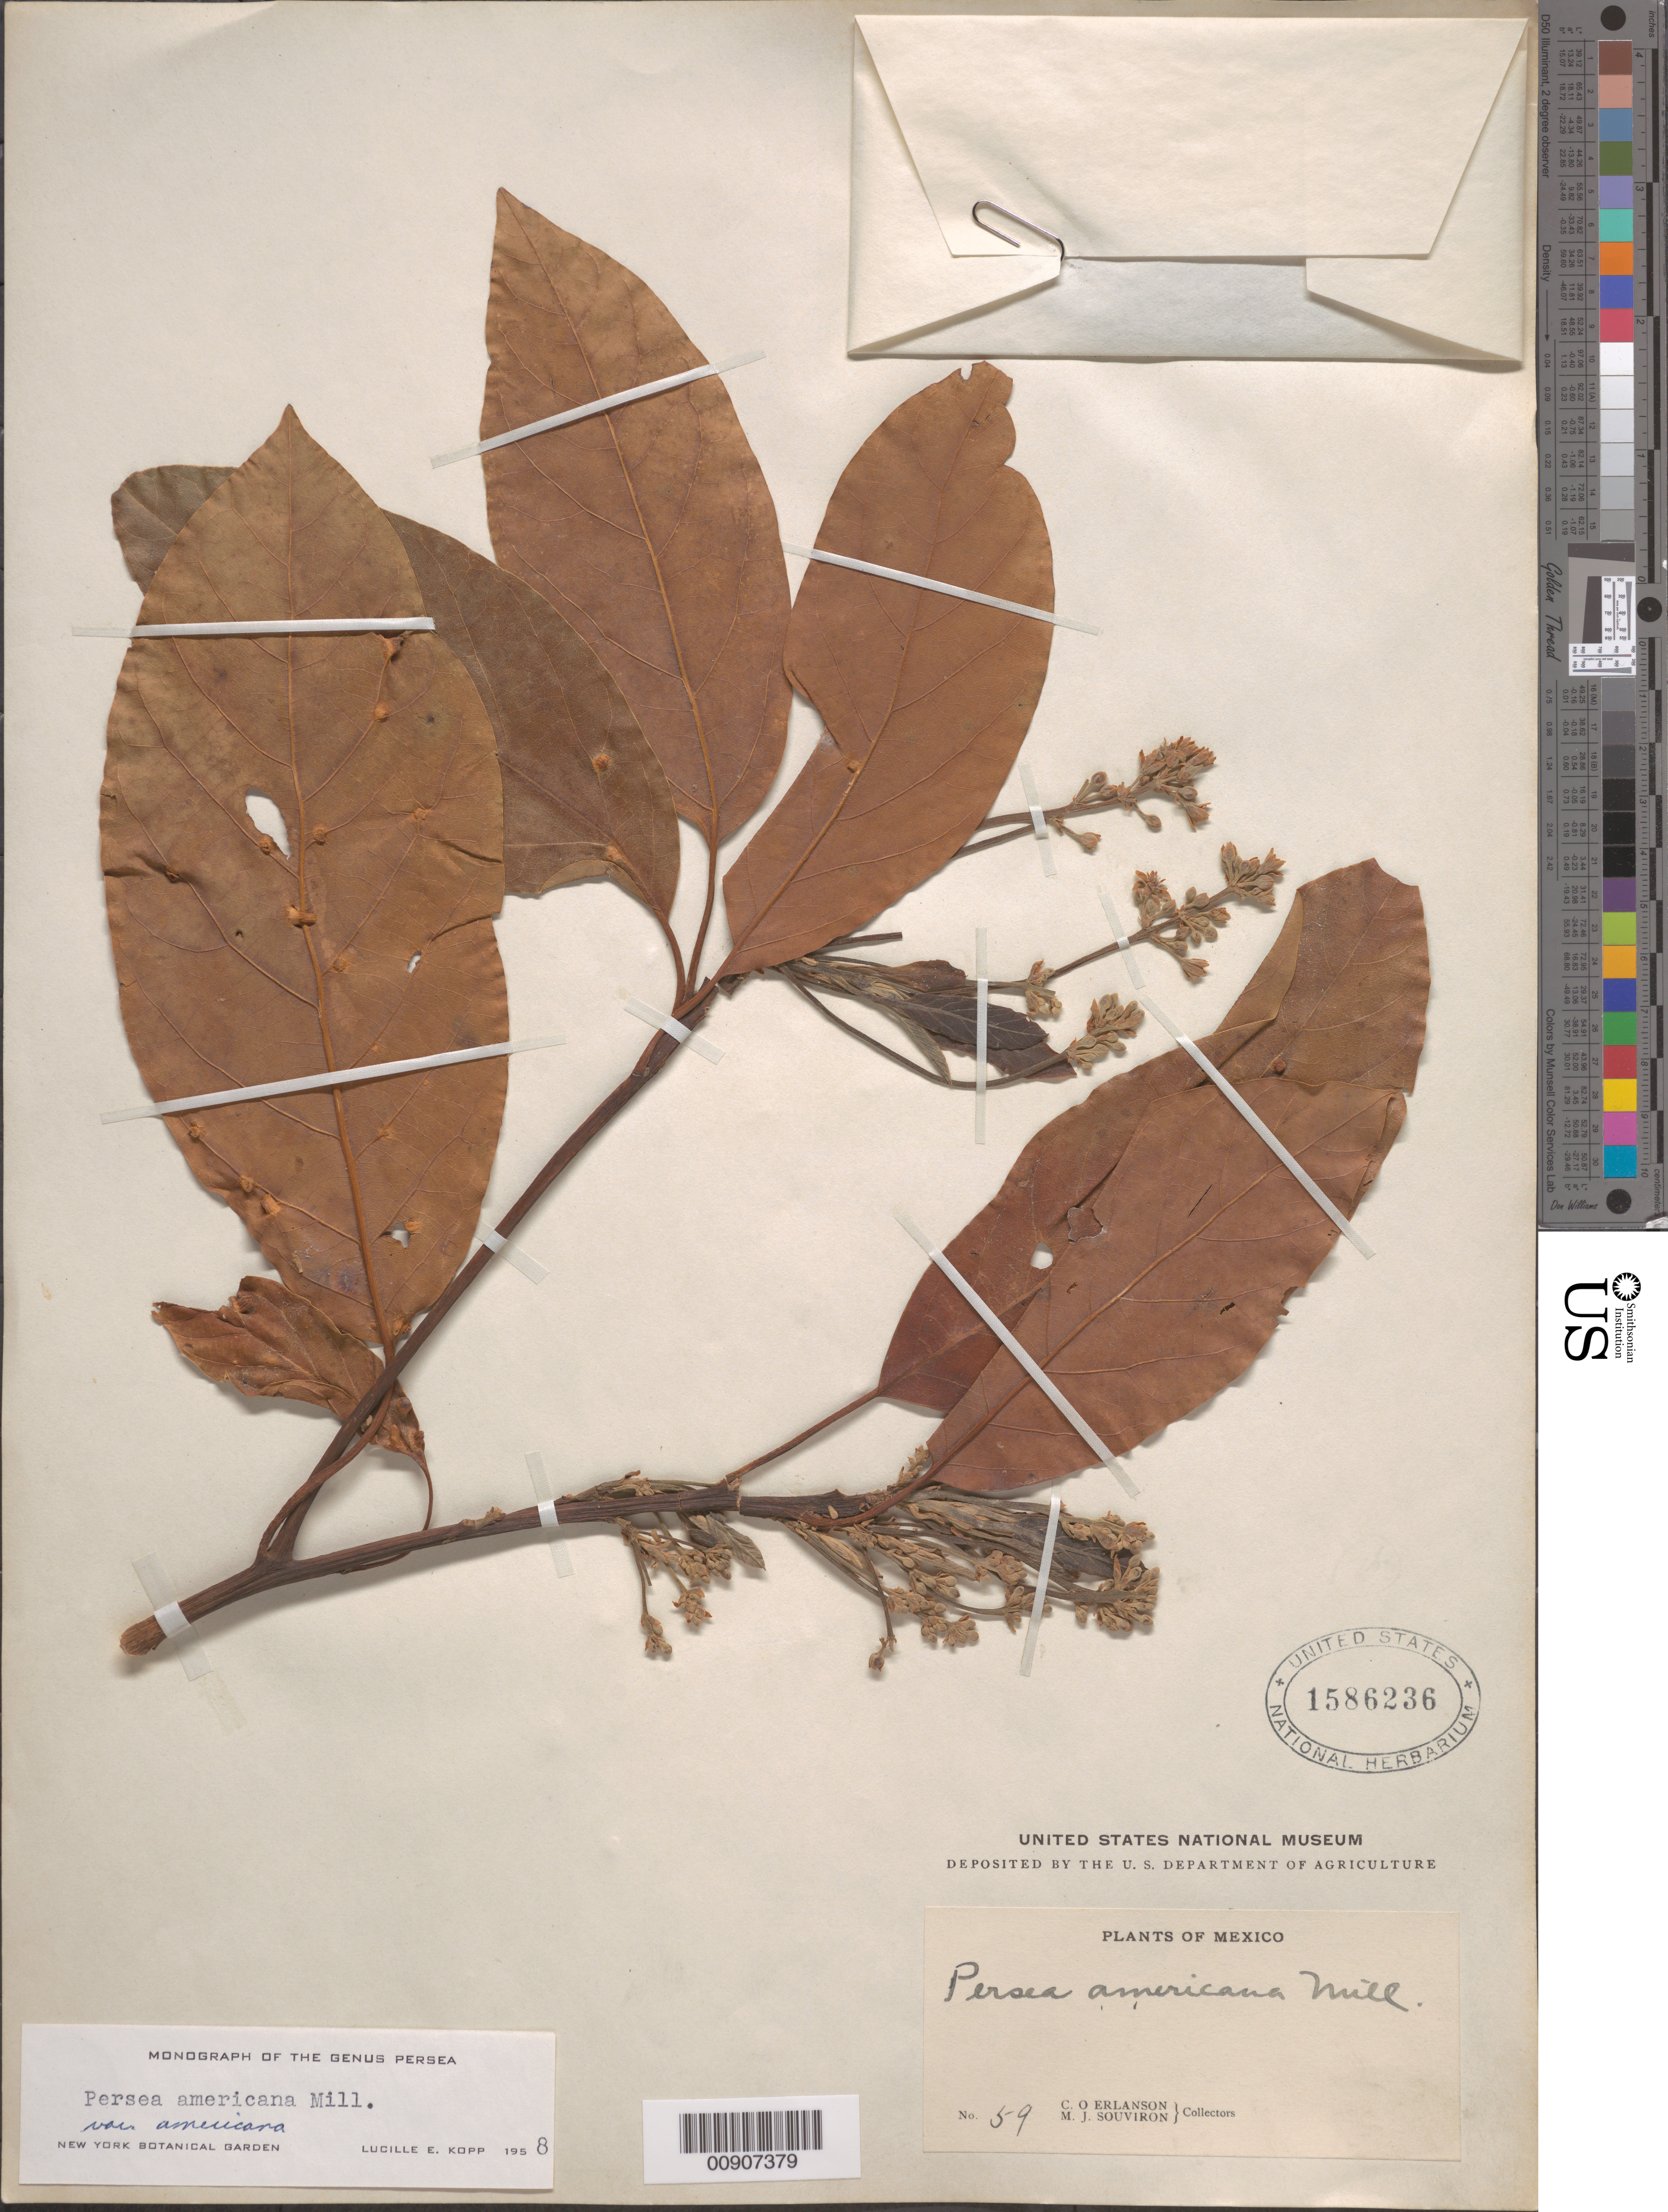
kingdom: Plantae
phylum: Tracheophyta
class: Magnoliopsida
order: Laurales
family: Lauraceae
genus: Persea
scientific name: Persea americana var. americana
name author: Mill.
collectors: C. O. Erlanson & M. J. Souviron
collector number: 59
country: Mexico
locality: Mexico.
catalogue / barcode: US 1586236